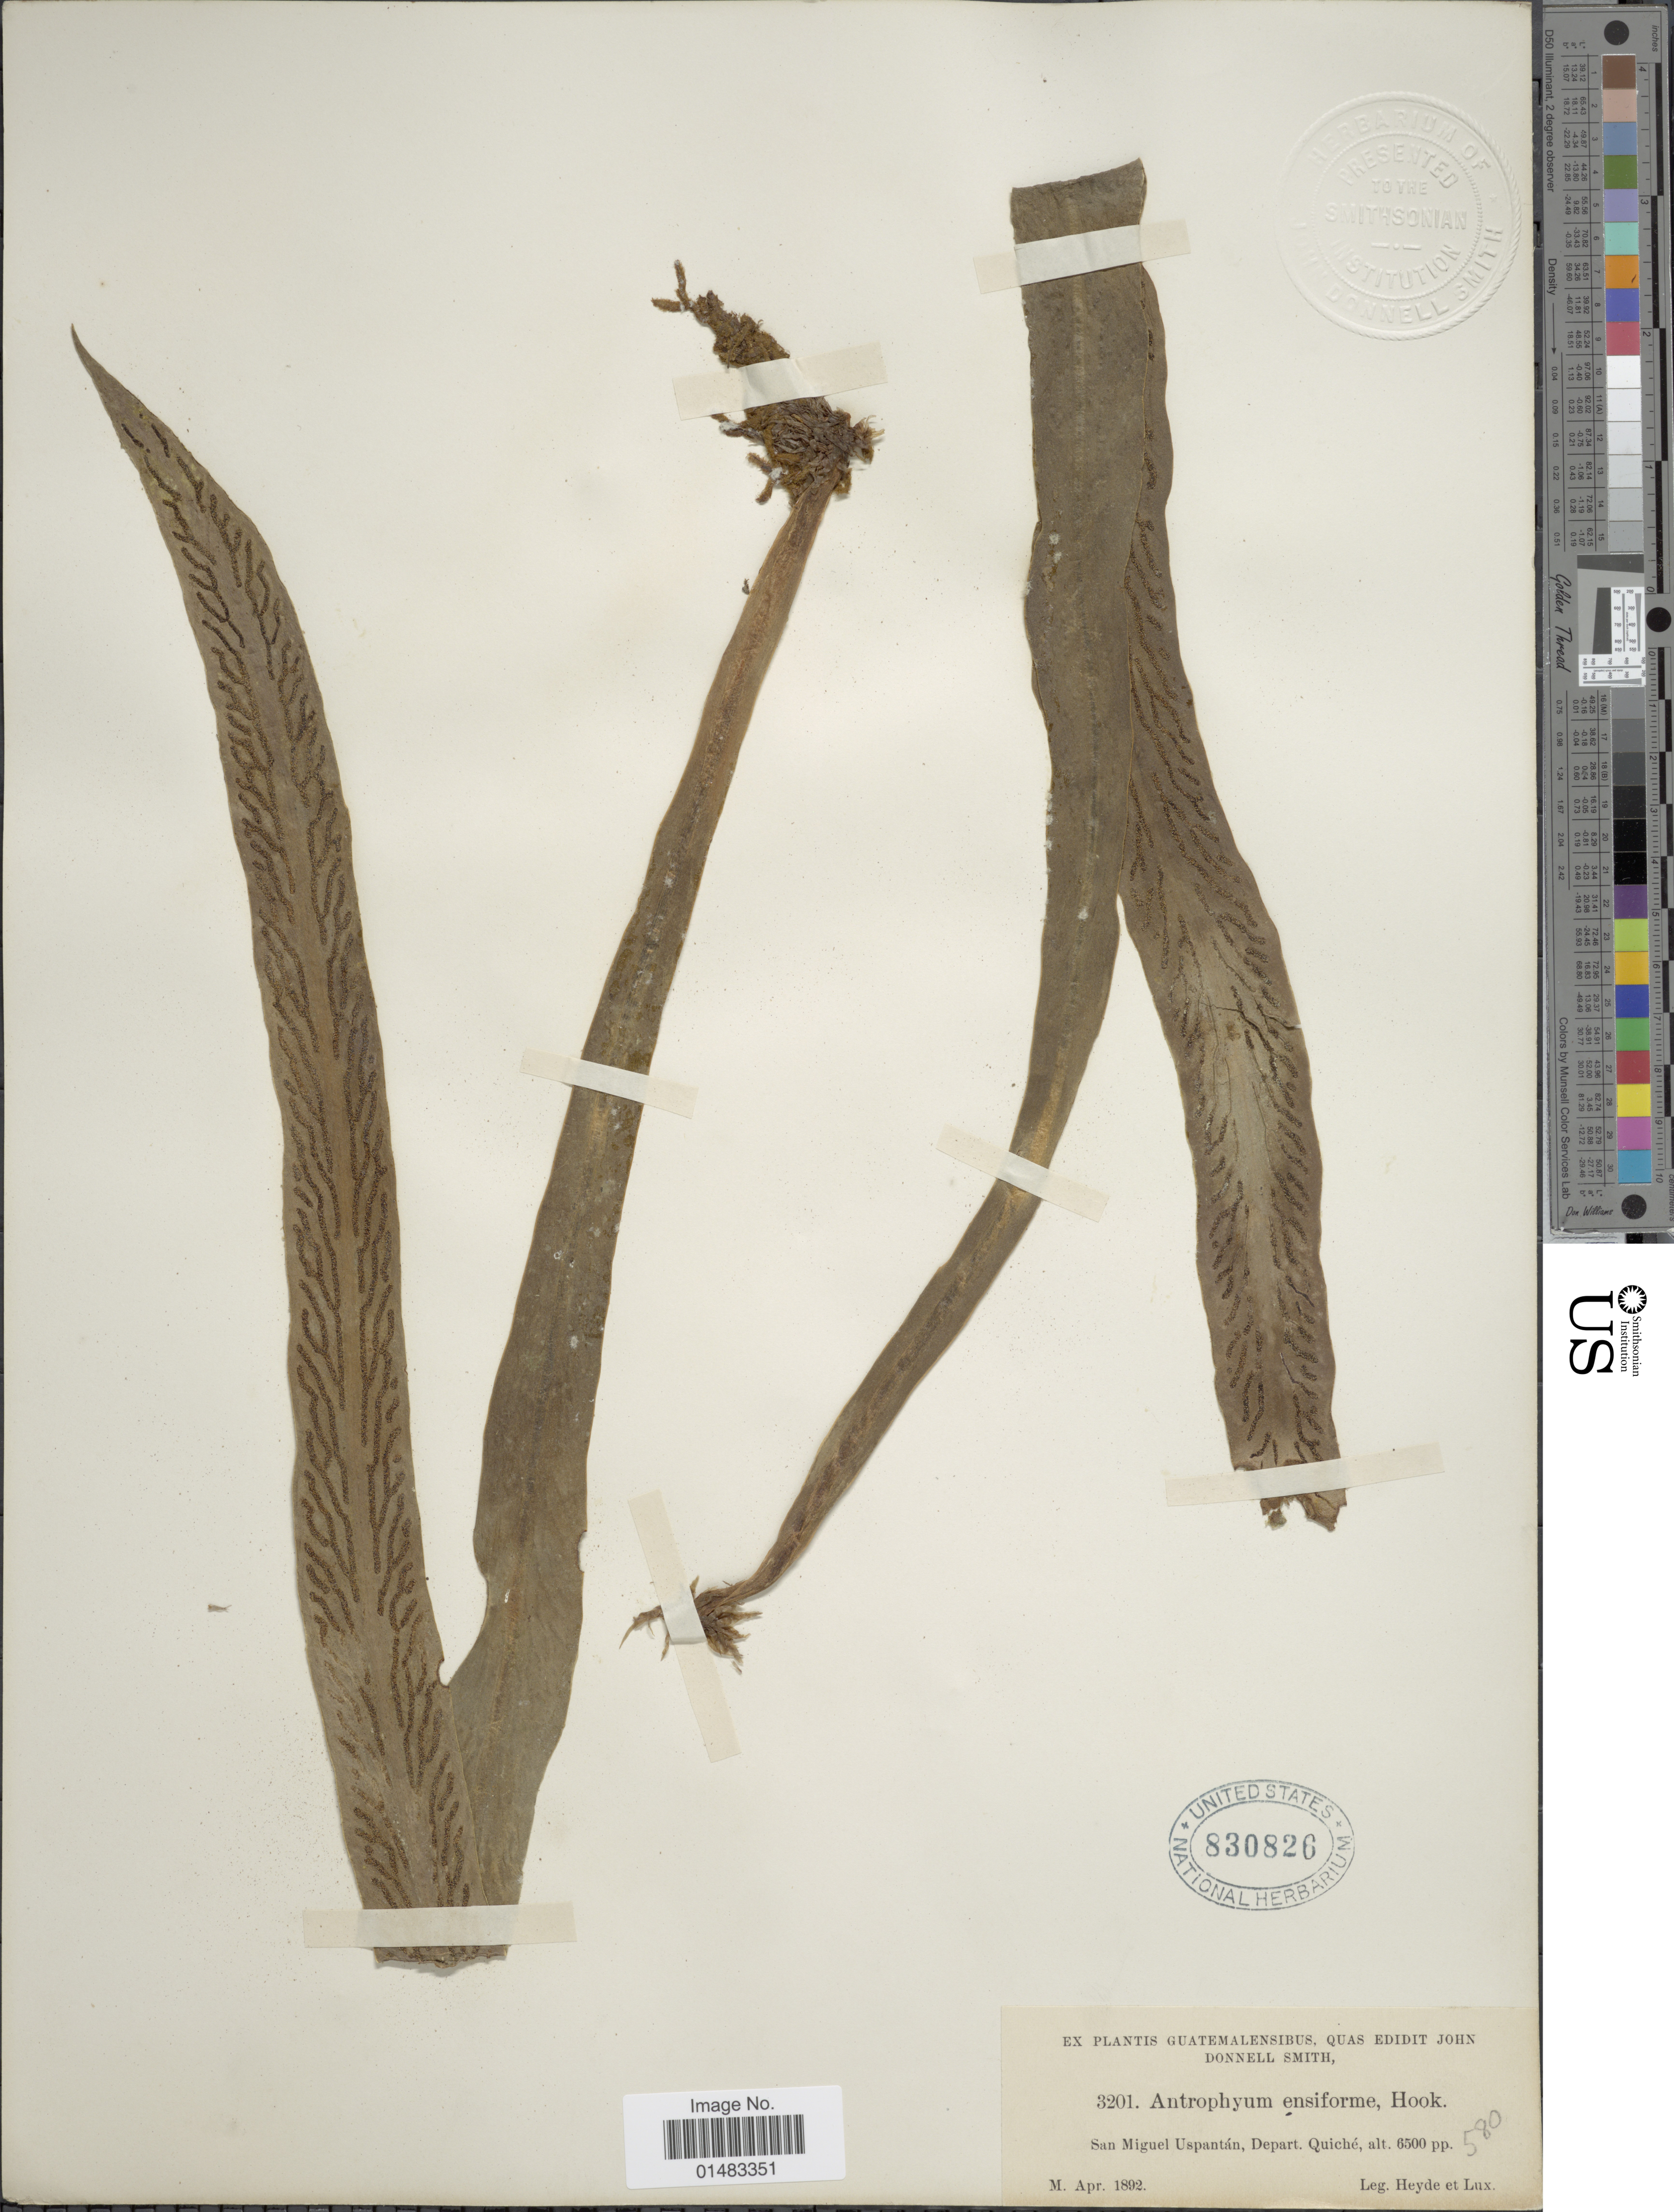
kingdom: Plantae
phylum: Tracheophyta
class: Polypodiopsida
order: Polypodiales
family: Pteridaceae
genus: Scoliosorus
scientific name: Scoliosorus ensiformis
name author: (Hook.) T. Moore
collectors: H. Lux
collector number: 3201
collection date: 1892-04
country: Guatemala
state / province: El Quiché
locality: San Miguel Uspantan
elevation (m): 1981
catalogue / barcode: US 830826